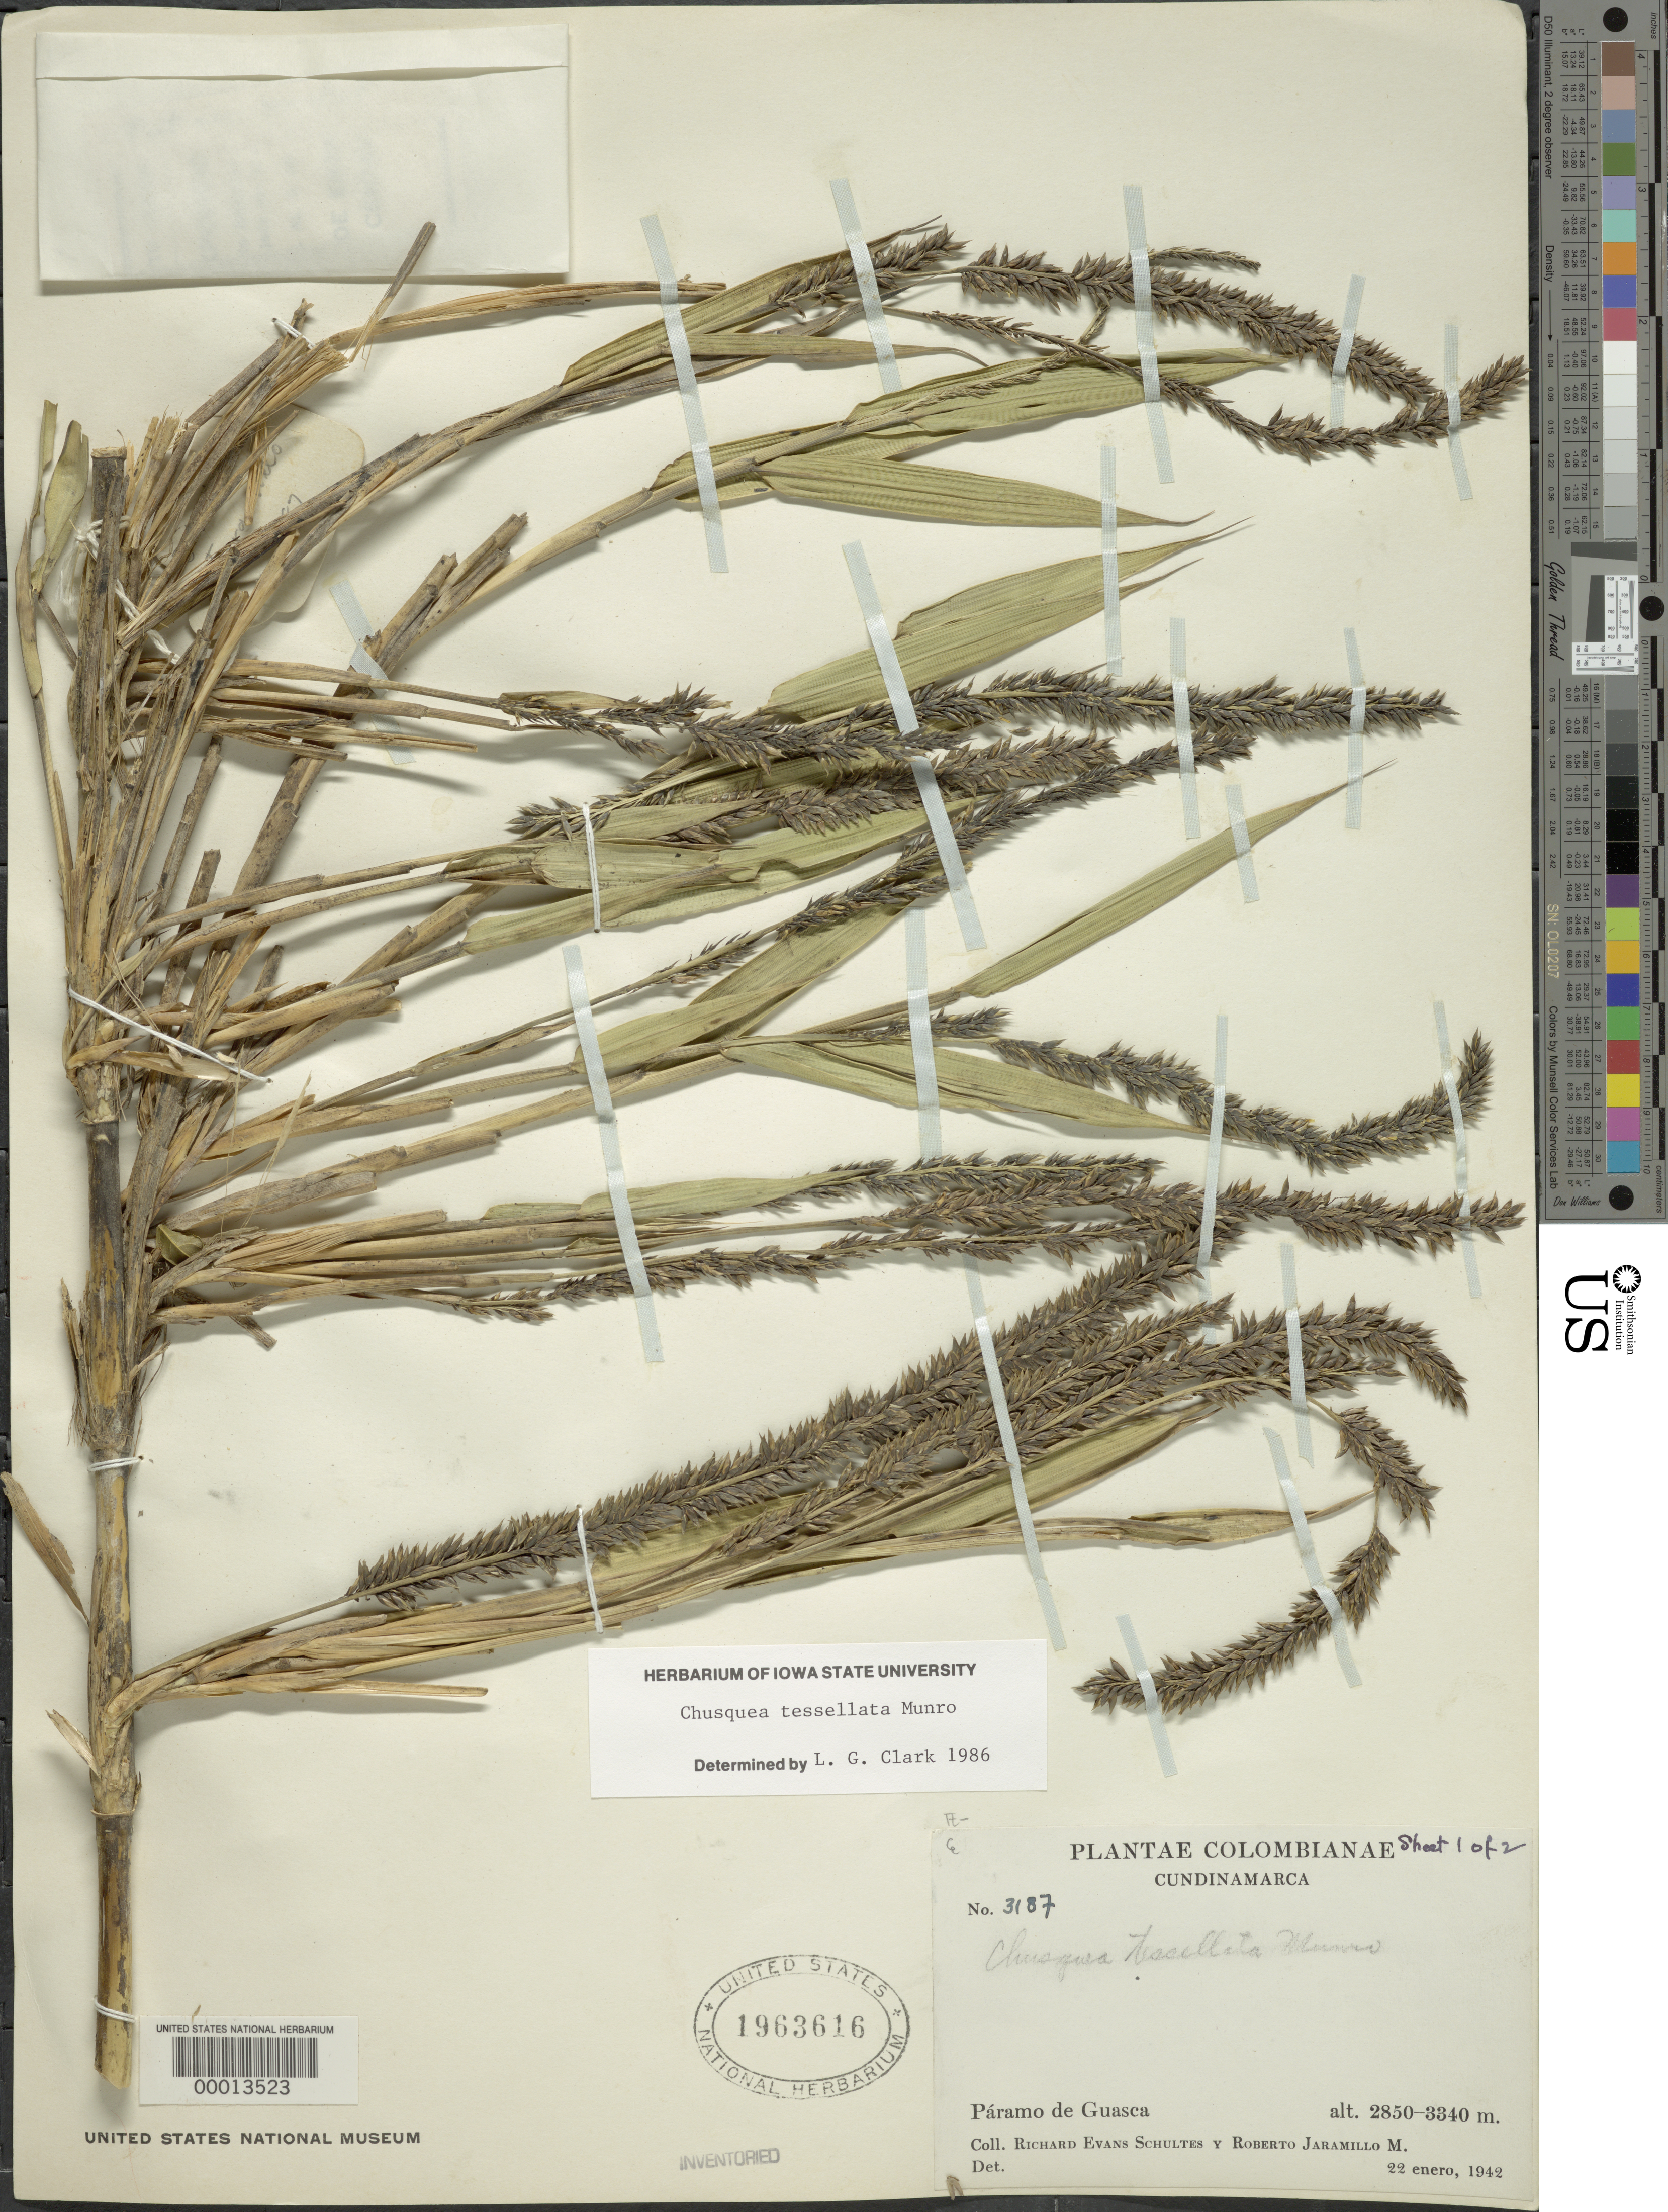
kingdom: Plantae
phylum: Tracheophyta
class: Liliopsida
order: Poales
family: Poaceae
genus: Chusquea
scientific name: Chusquea tessellata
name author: Munro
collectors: R. E. Schultes & R. Jaramillo M.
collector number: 3187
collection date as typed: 22 Jan 1942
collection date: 1942-01-22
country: Colombia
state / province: Cundinamarca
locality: Paramo de Guasca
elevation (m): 2850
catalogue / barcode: US 1963616